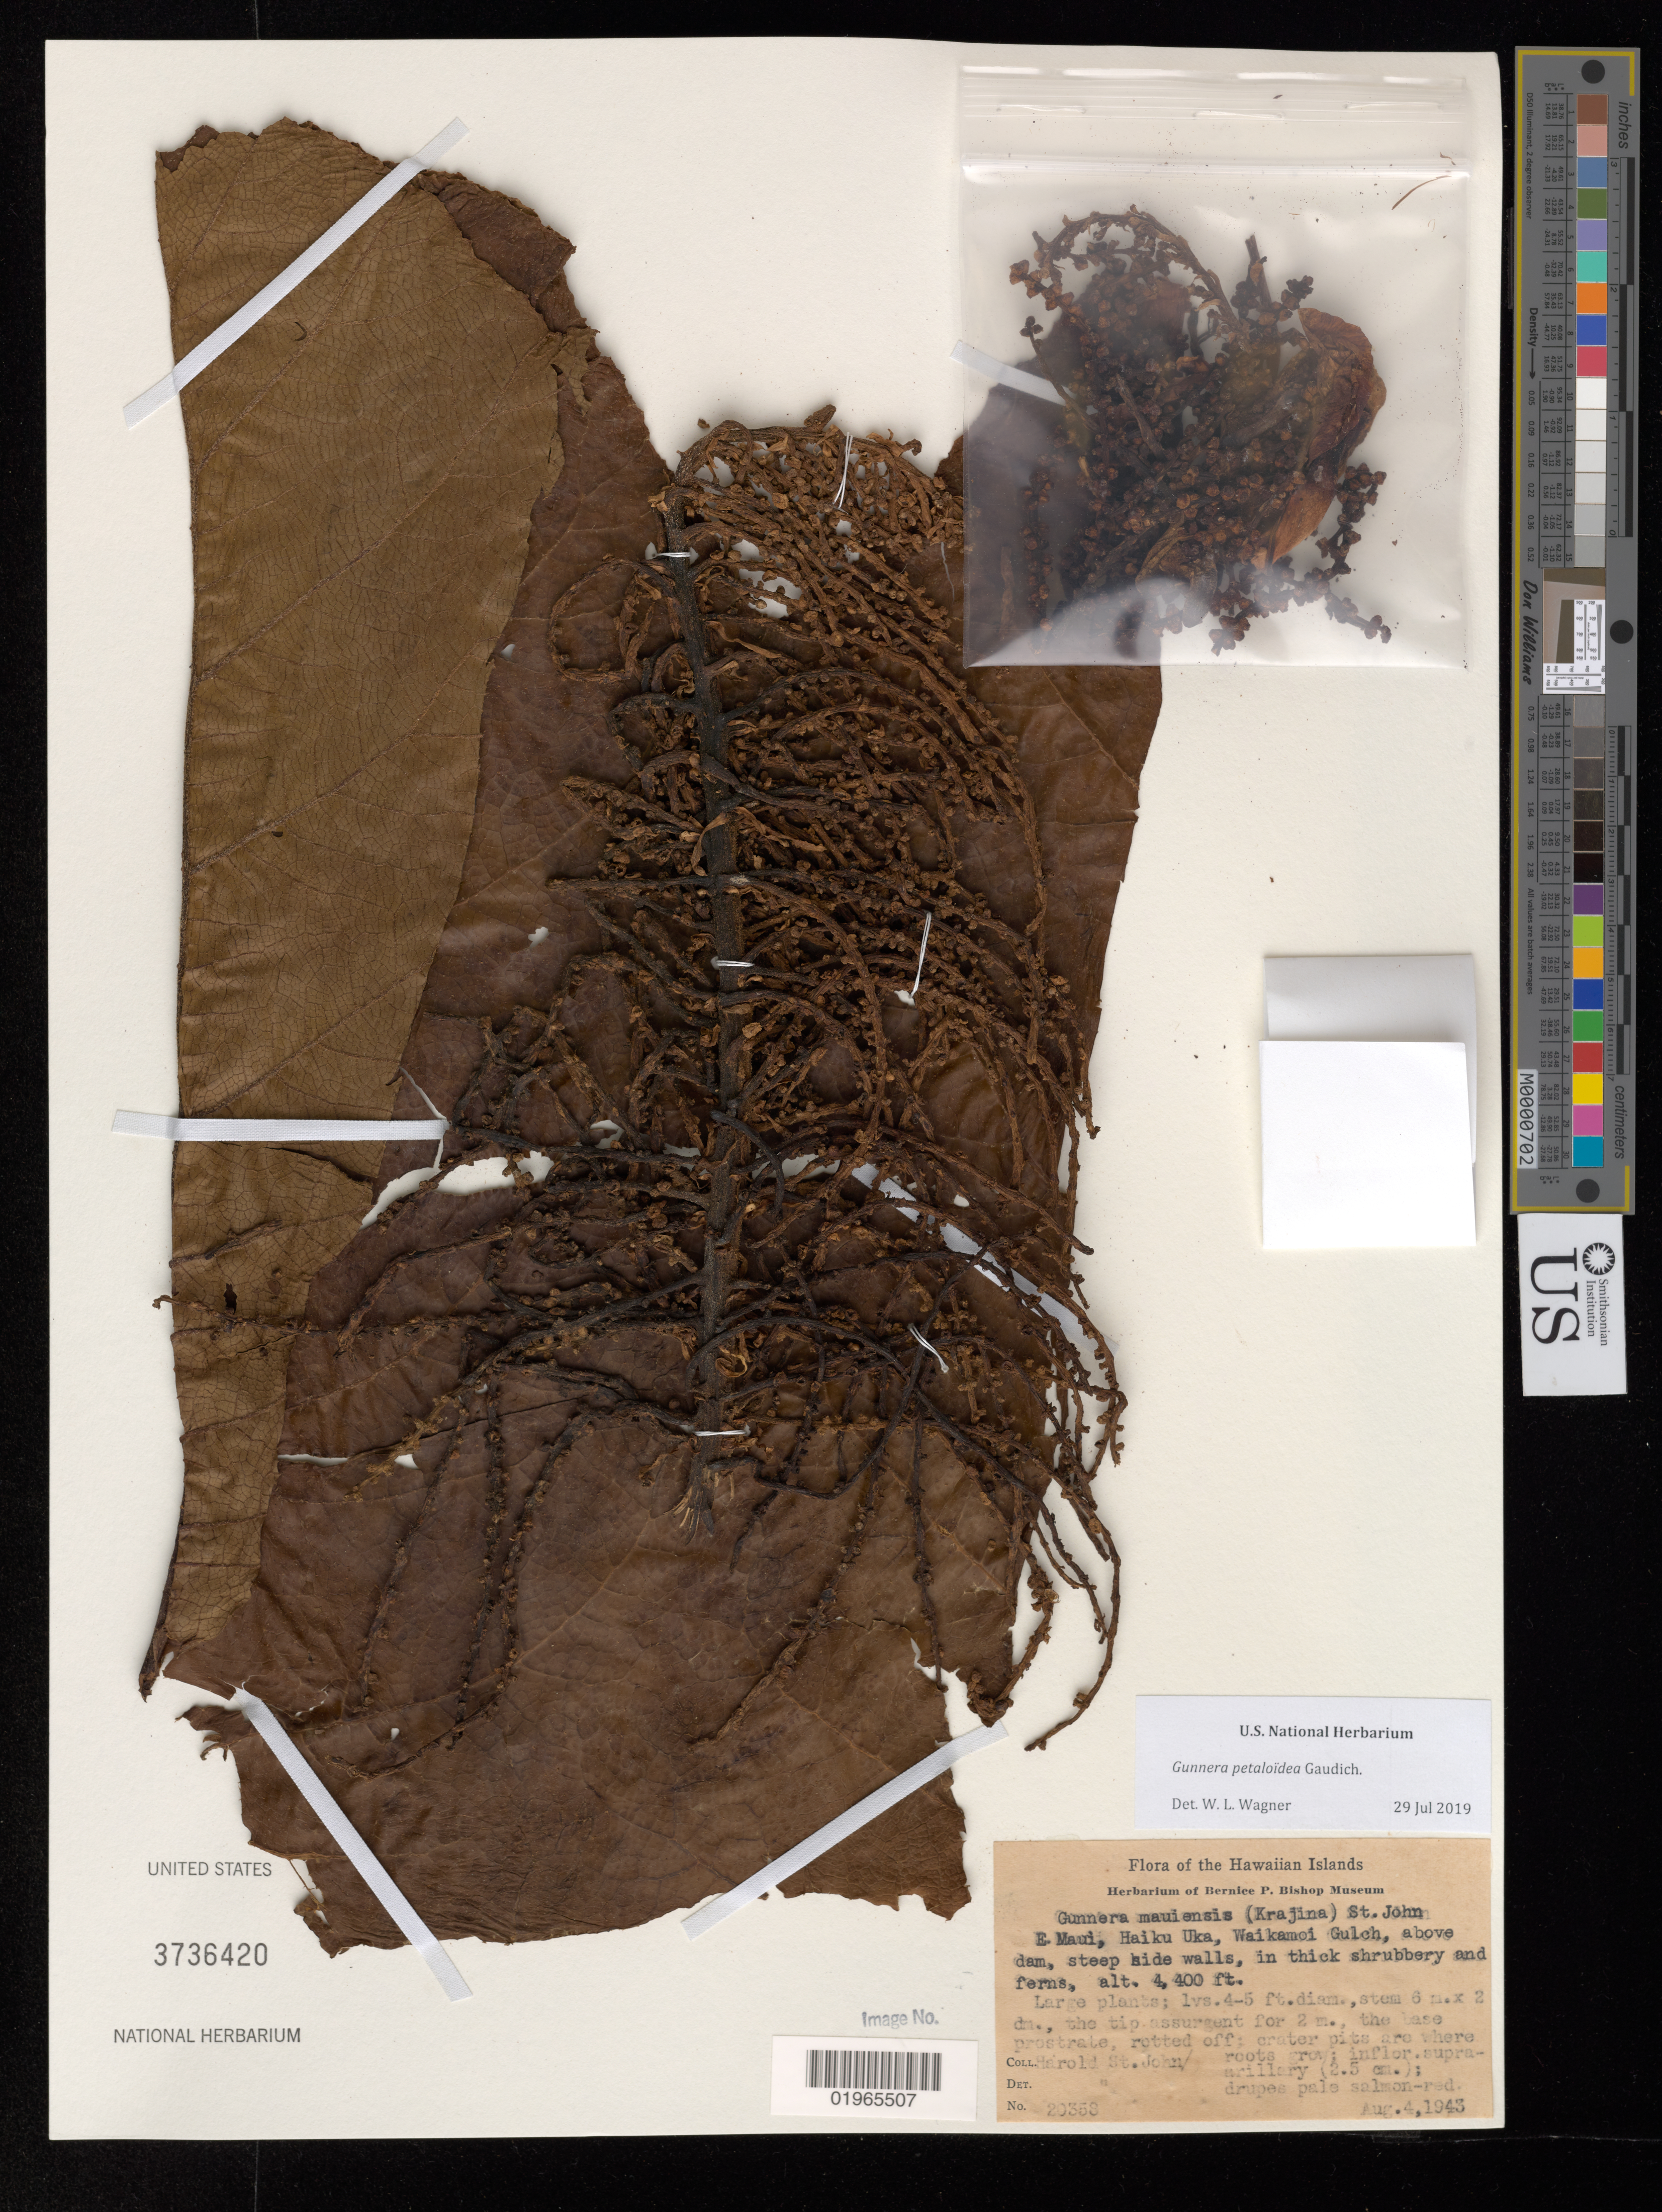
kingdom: Plantae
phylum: Tracheophyta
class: Magnoliopsida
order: Gunnerales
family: Gunneraceae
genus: Gunnera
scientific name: Gunnera petaloidea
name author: Gaudich.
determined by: Wagner, W. L., (BOT), Smithsonian Institution - National Museum of Natural History (UNITED STATES)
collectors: H. St. John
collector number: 20358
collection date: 1943-08-04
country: United States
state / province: Hawaii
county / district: Maui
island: Maui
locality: E. Maui, Haiku Uka, Waikamoi Gulch, above dam, steep side walls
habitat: Thick shrubbery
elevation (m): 1341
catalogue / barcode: US 3736420